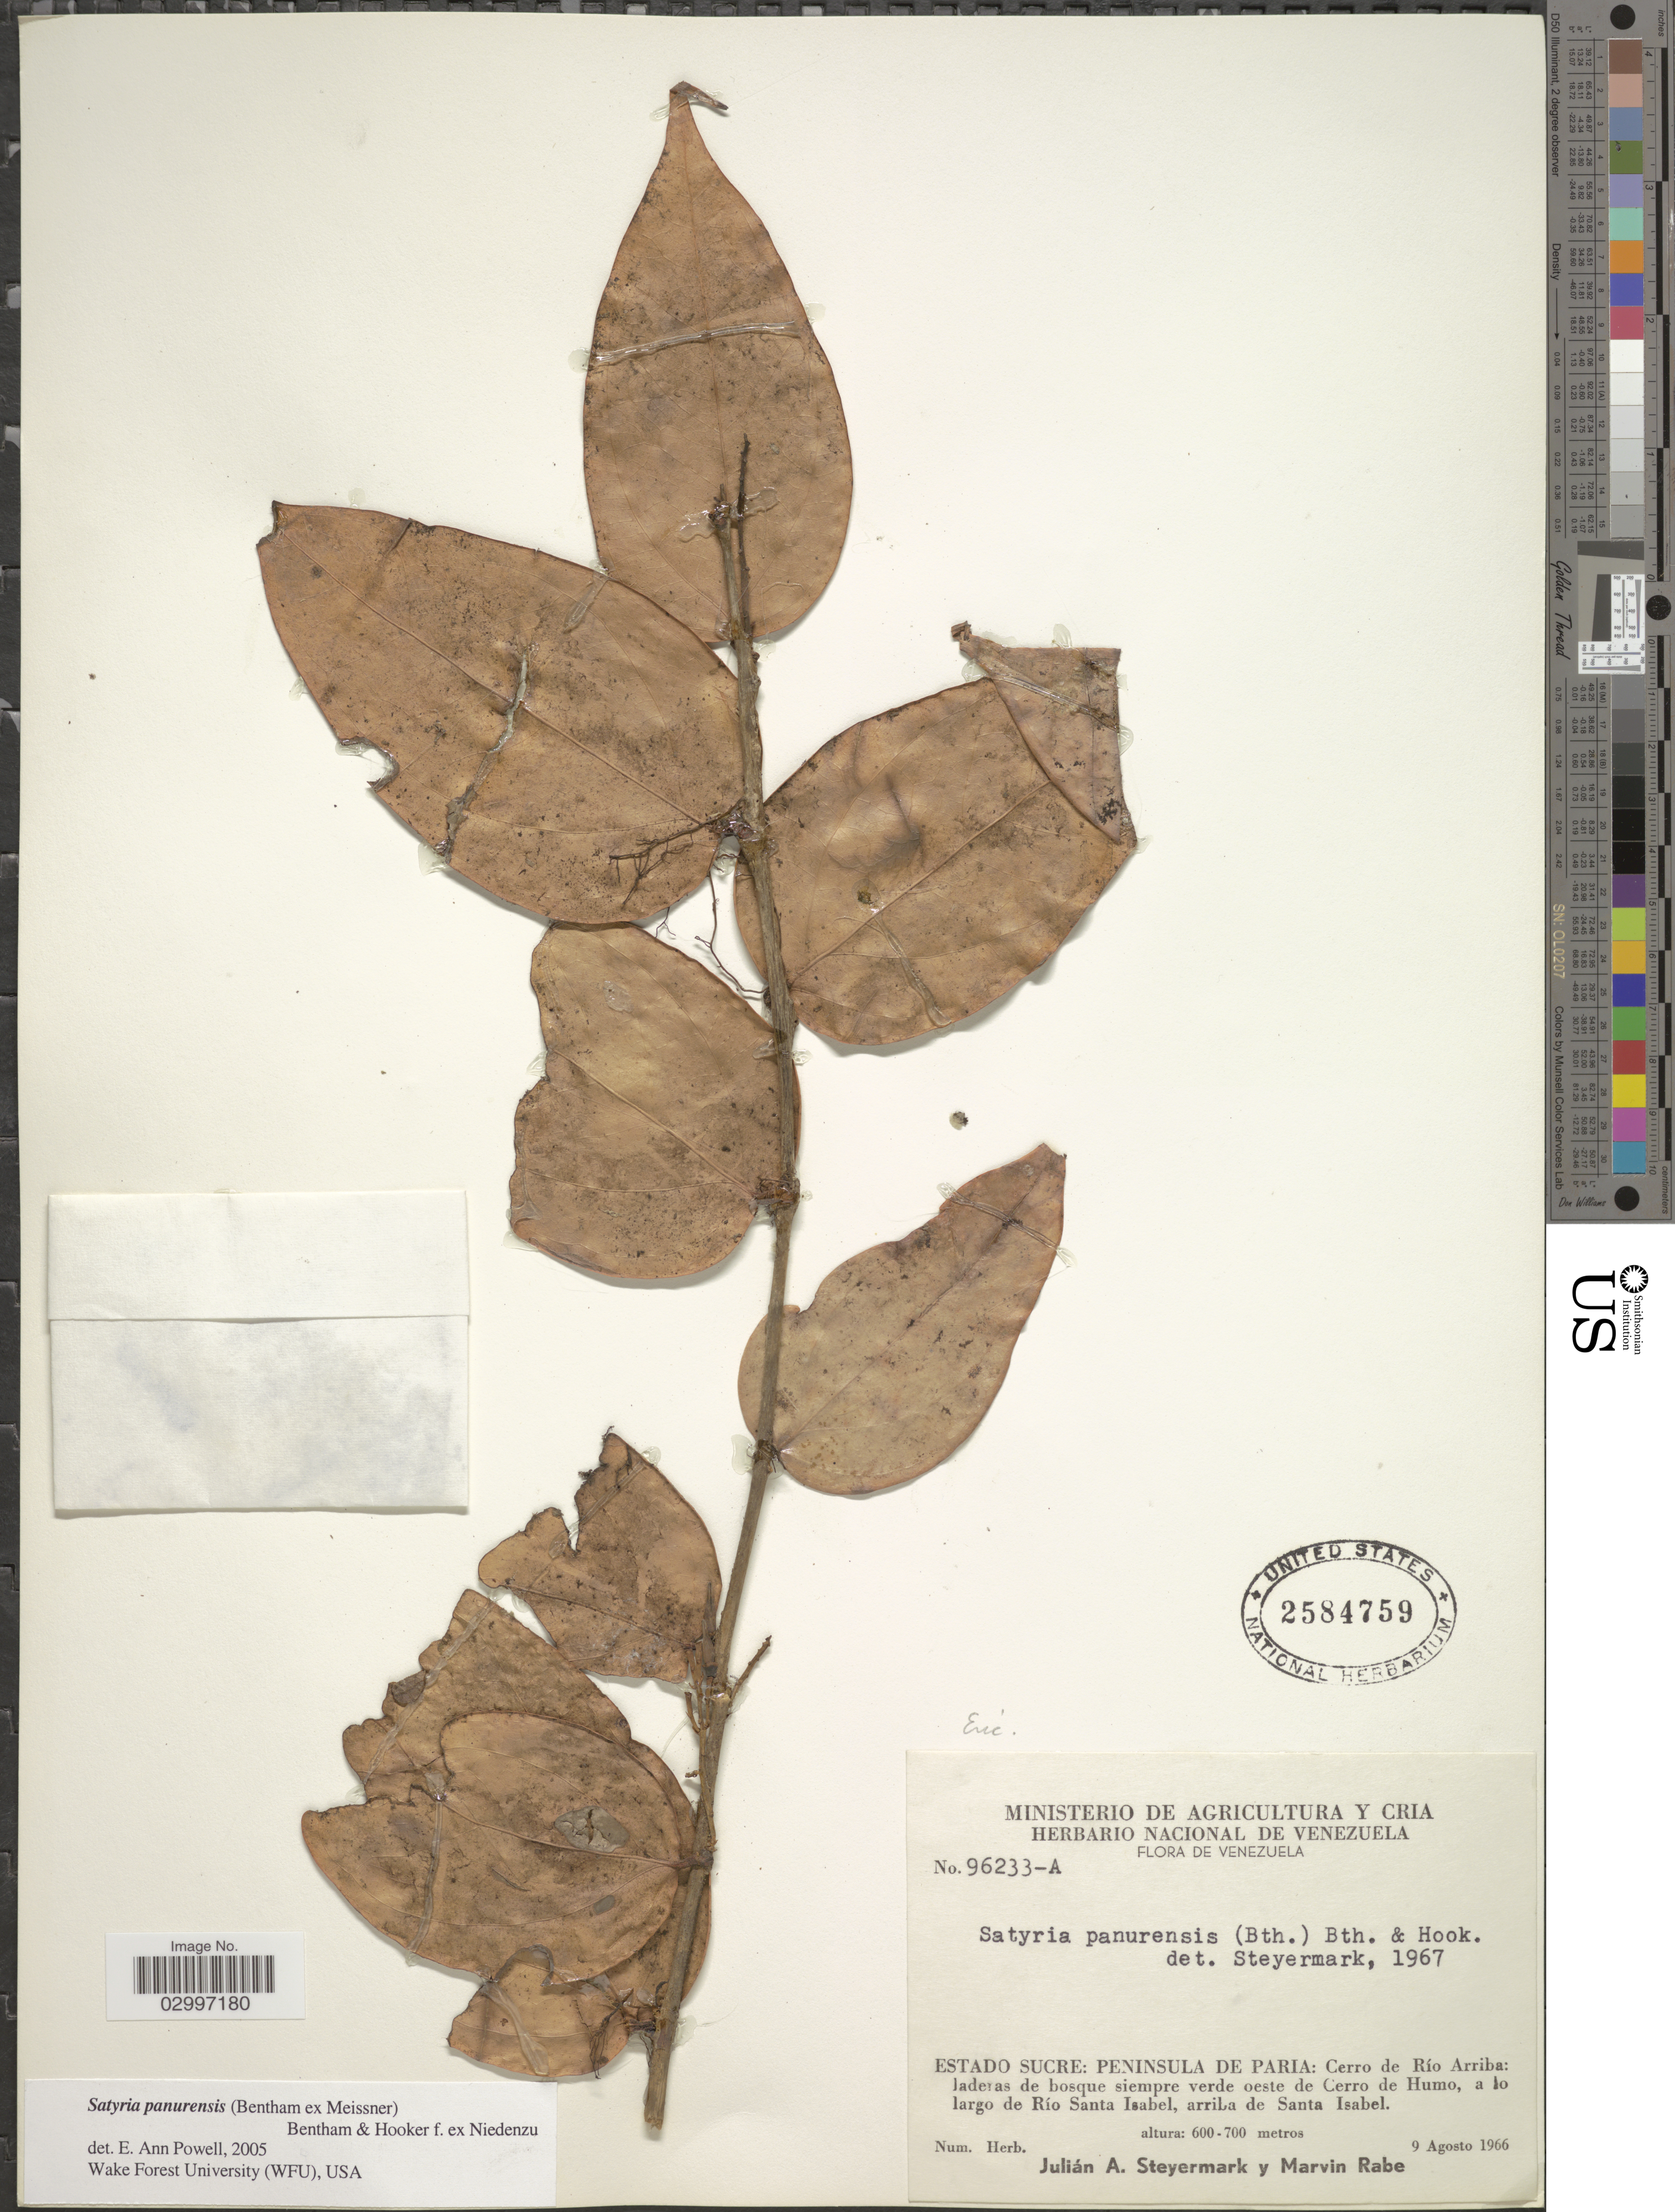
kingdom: Plantae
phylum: Tracheophyta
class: Magnoliopsida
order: Ericales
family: Ericaceae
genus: Satyria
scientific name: Satyria panurensis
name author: (Benth. ex Meisn.) Benth. & Hook. f. ex Nied.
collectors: J. Steyermark & M. Rabe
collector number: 96233-A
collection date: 1966-08-09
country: Venezuela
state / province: Sucre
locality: Peninsula De Paria: Cerro de Río Arriba: laderas de bosques siempre verde oeste de Cerro de Humo, a lo largo de Río Santa Isabel, arriba de Santa Isabel.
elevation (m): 600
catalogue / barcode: US 2584759